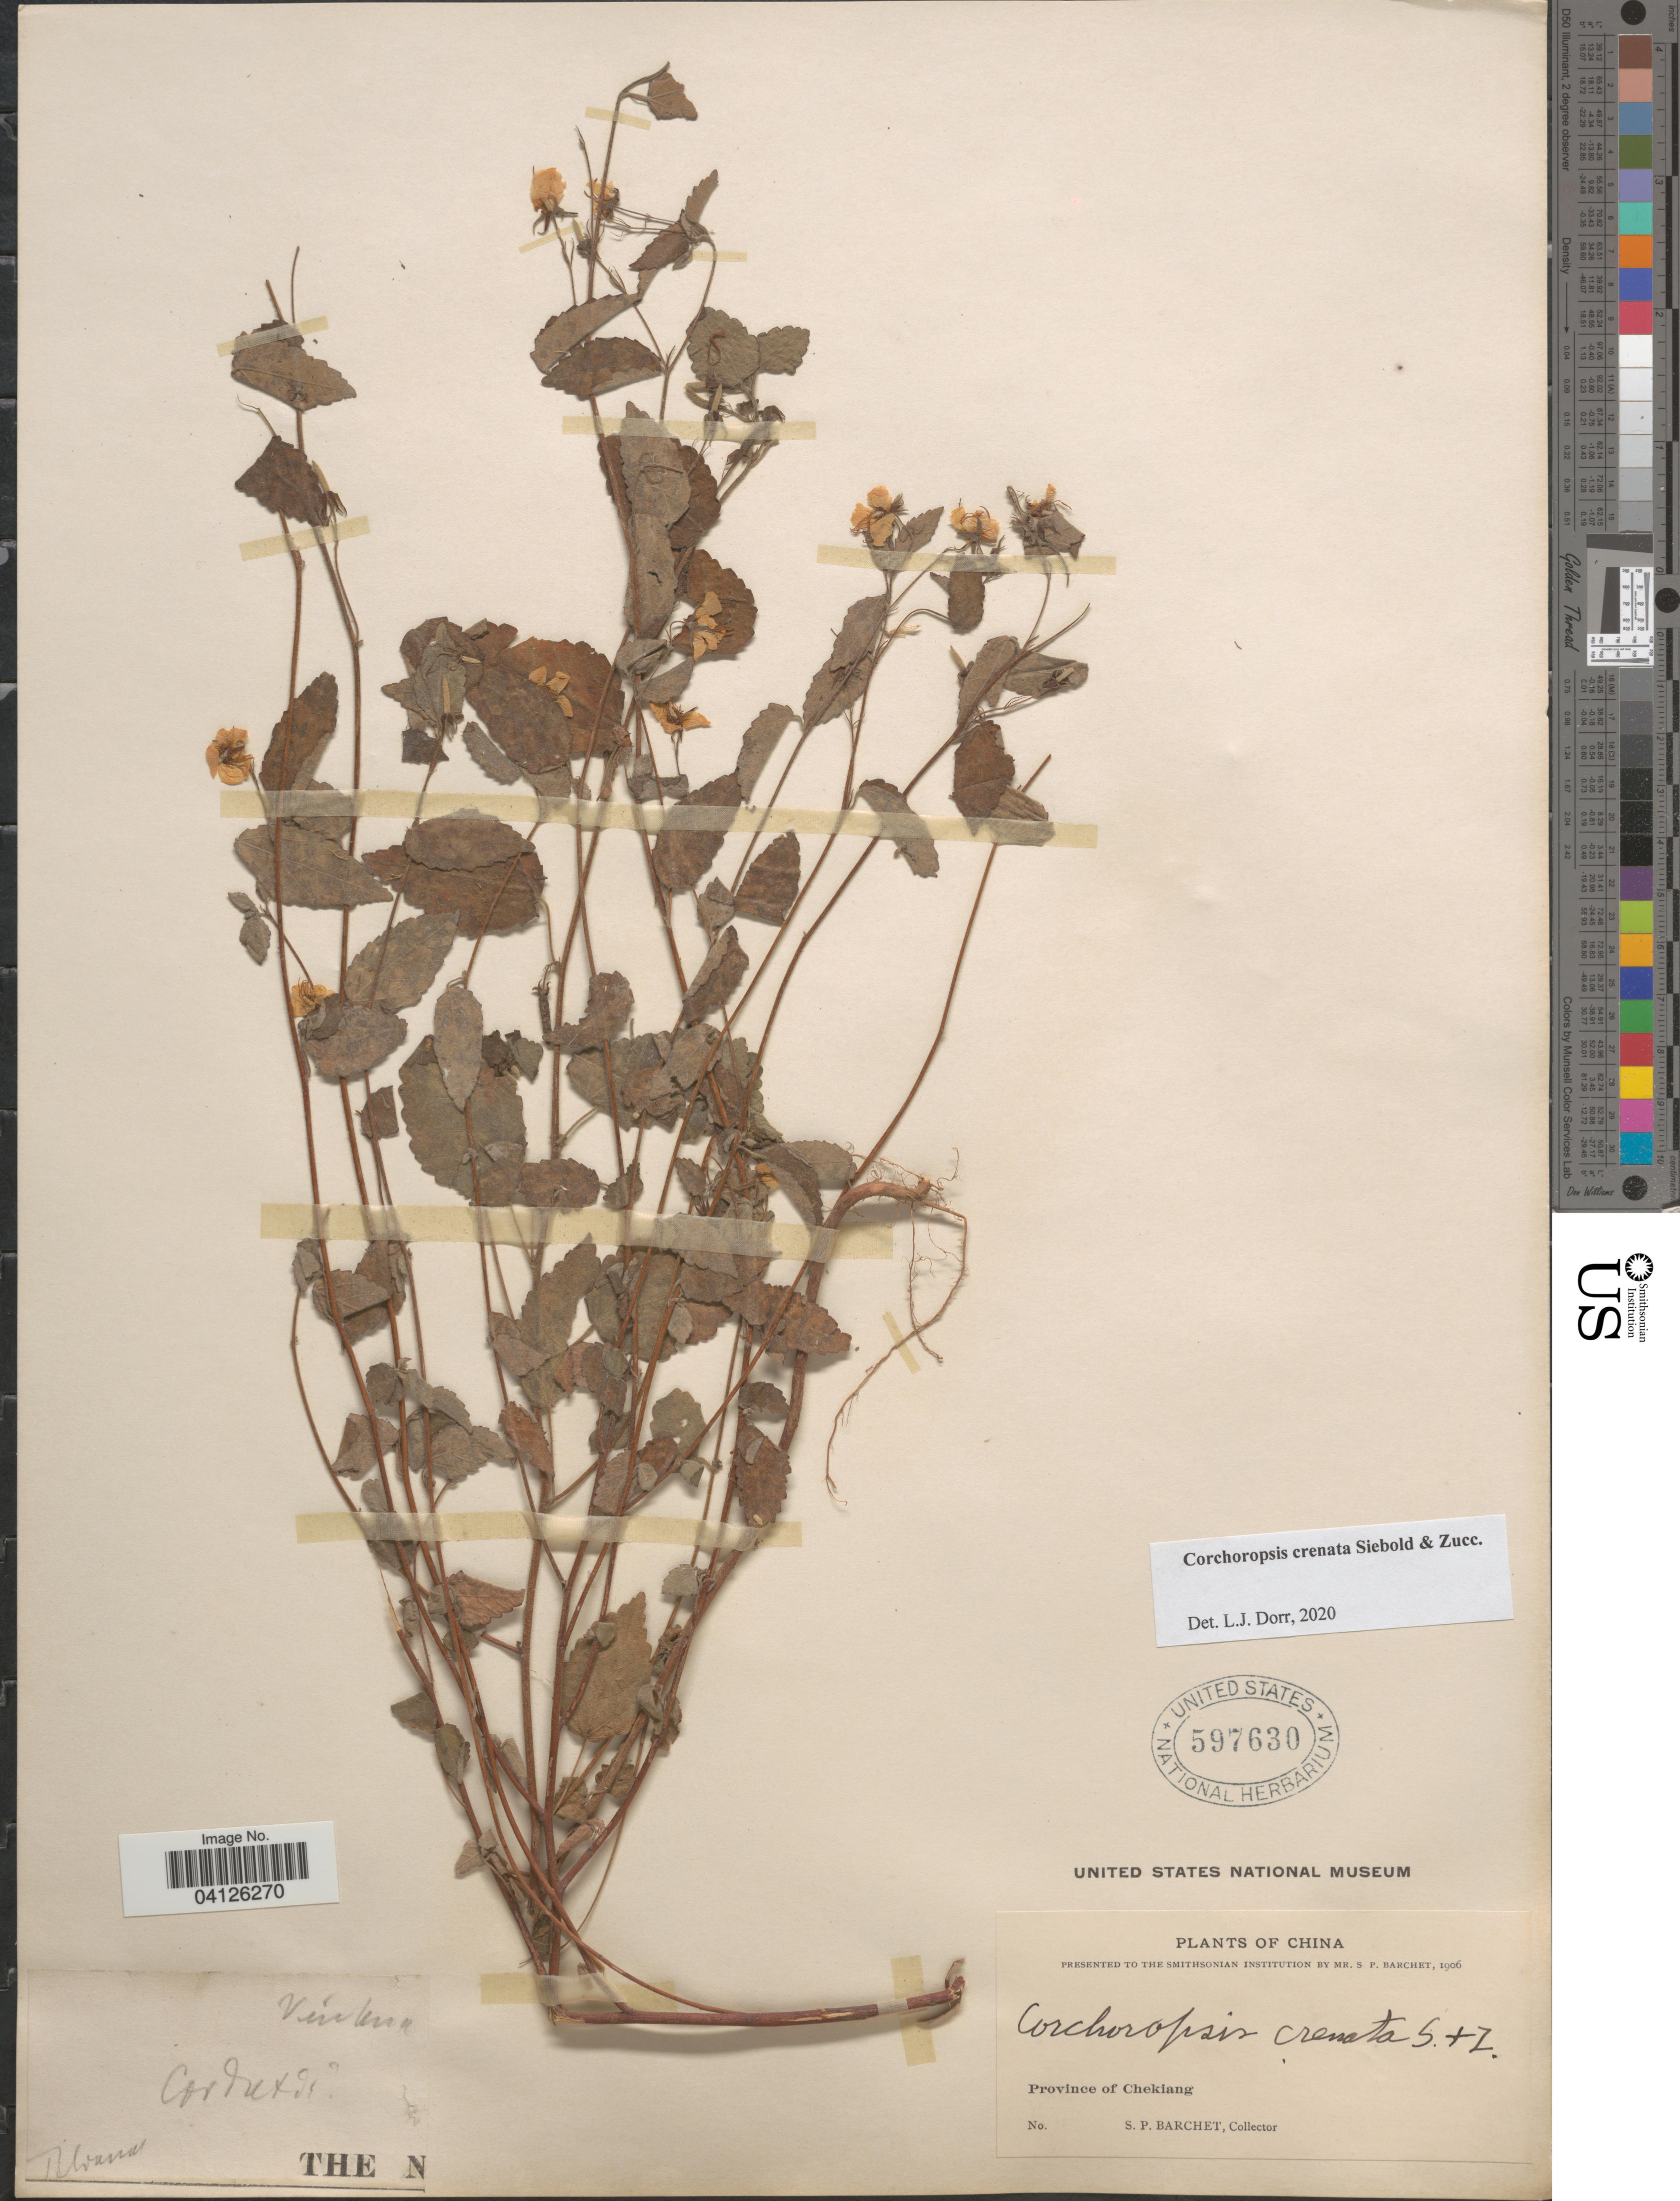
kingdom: Plantae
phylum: Tracheophyta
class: Magnoliopsida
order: Malvales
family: Malvaceae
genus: Corchoropsis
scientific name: Corchoropsis crenata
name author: Siebold & Zucc.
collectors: S. P. Barchet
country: China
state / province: Zhejiang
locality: Province of Chekiang.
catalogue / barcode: US 597630